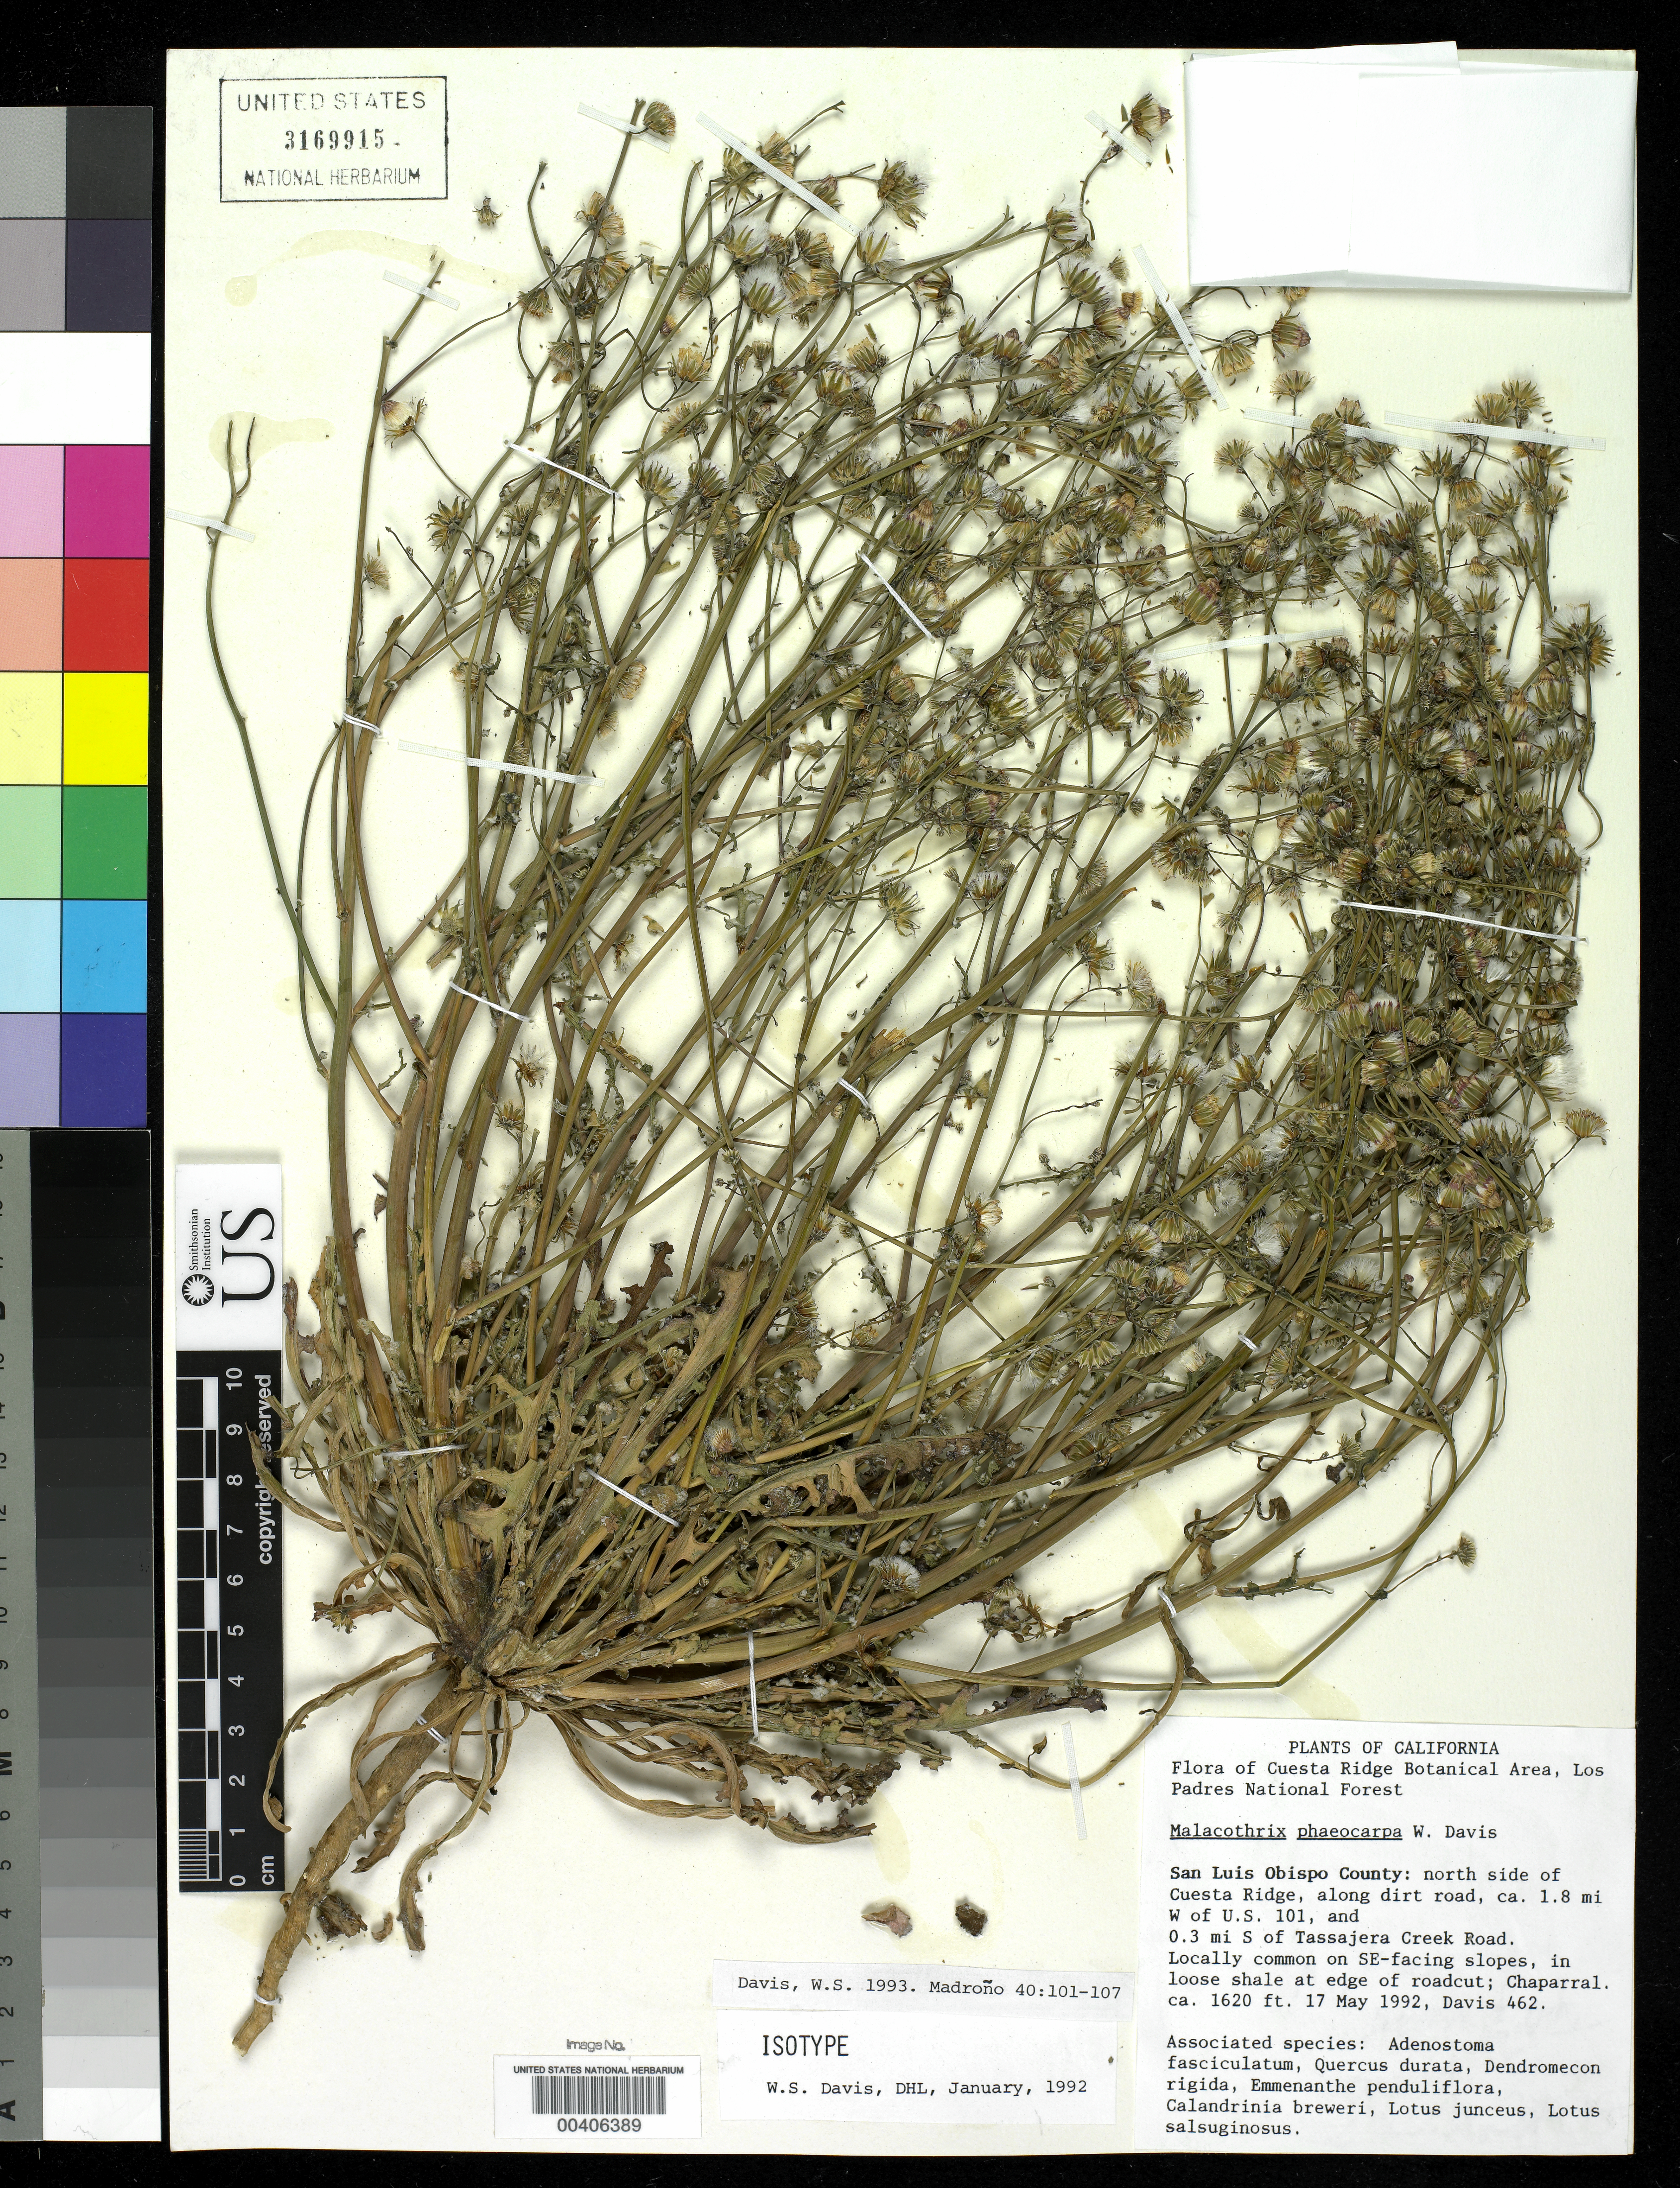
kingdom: Plantae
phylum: Tracheophyta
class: Magnoliopsida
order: Asterales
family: Asteraceae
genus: Malacothrix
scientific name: Malacothrix phaeocarpa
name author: W.S. Davis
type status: Isotype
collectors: W. Davis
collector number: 462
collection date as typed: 17 May 1992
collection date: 1992-05-17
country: United States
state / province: California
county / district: San Luis Obispo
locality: N side of Cuesta Ridge, along dirt road, ca. 1.8 mi W of U.S. 101 & 0.3 mi S of Tassajera Creek Road.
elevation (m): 494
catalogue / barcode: US 3169915